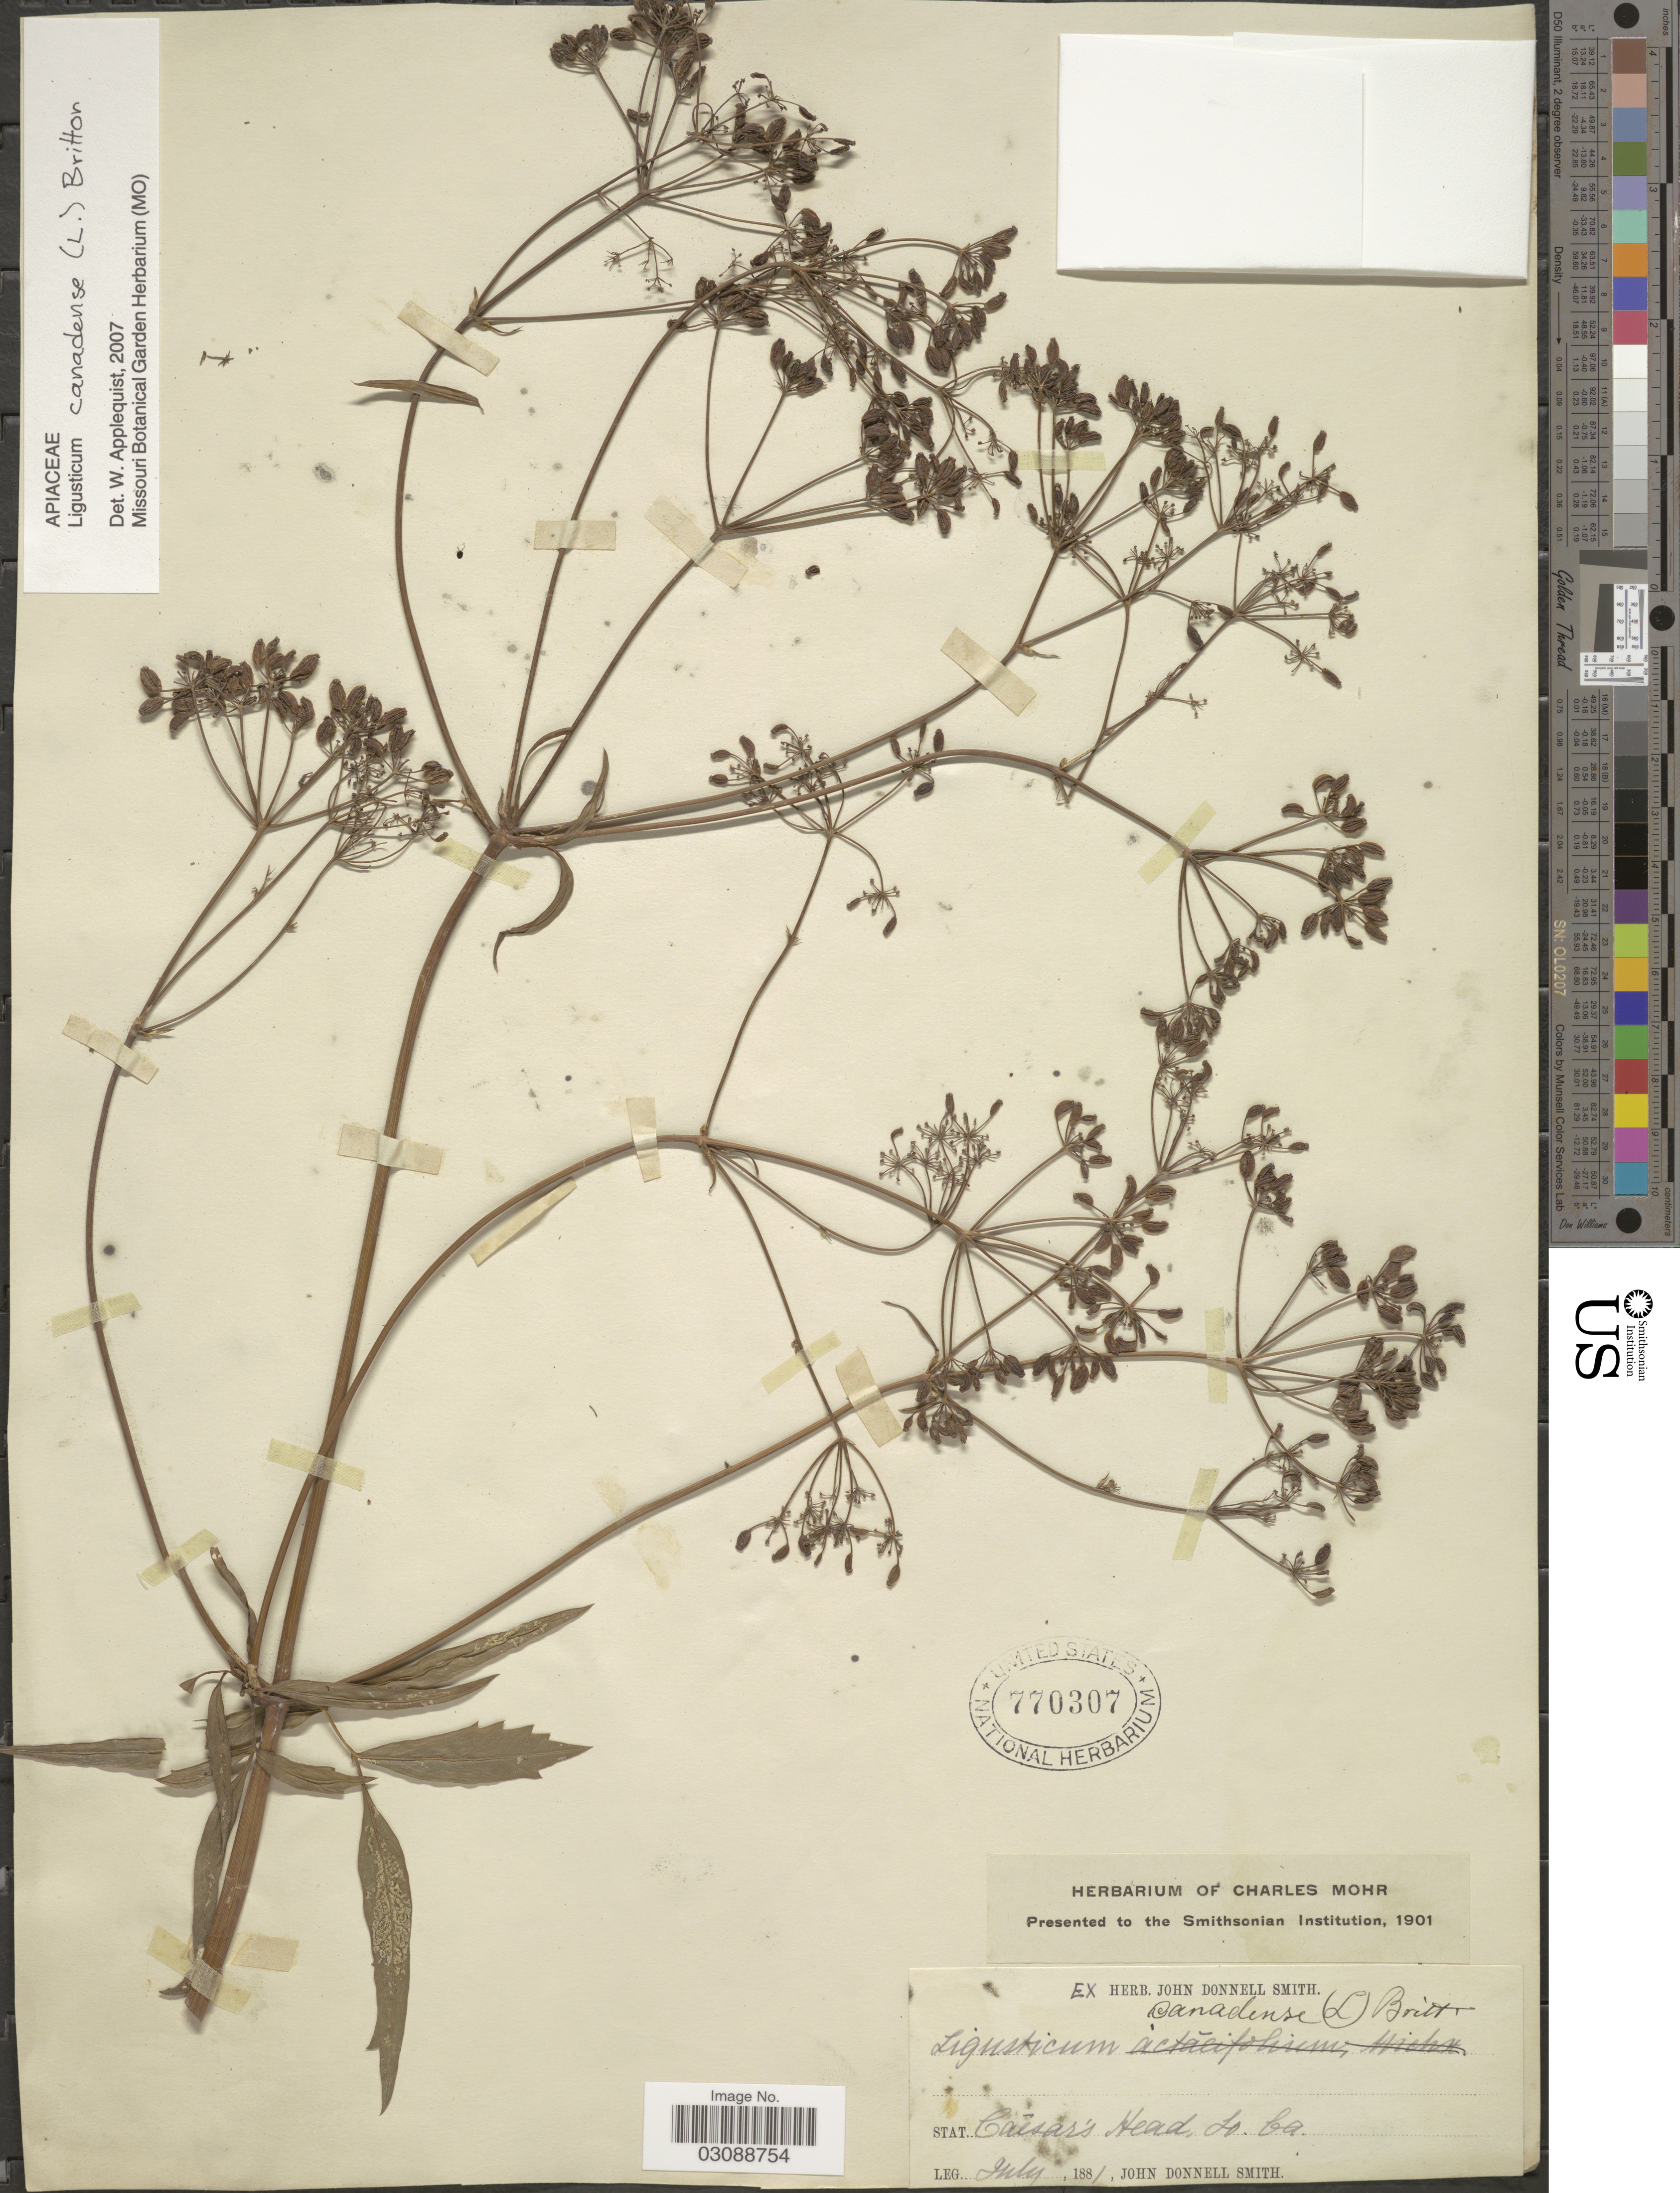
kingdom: Plantae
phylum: Tracheophyta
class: Magnoliopsida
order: Apiales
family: Apiaceae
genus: Ligusticum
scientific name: Ligusticum canadense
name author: (L.) Britton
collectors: J. Donnell Smith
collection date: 1881-07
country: United States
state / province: South Carolina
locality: Stat. Caésar's Head.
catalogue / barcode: US 770307